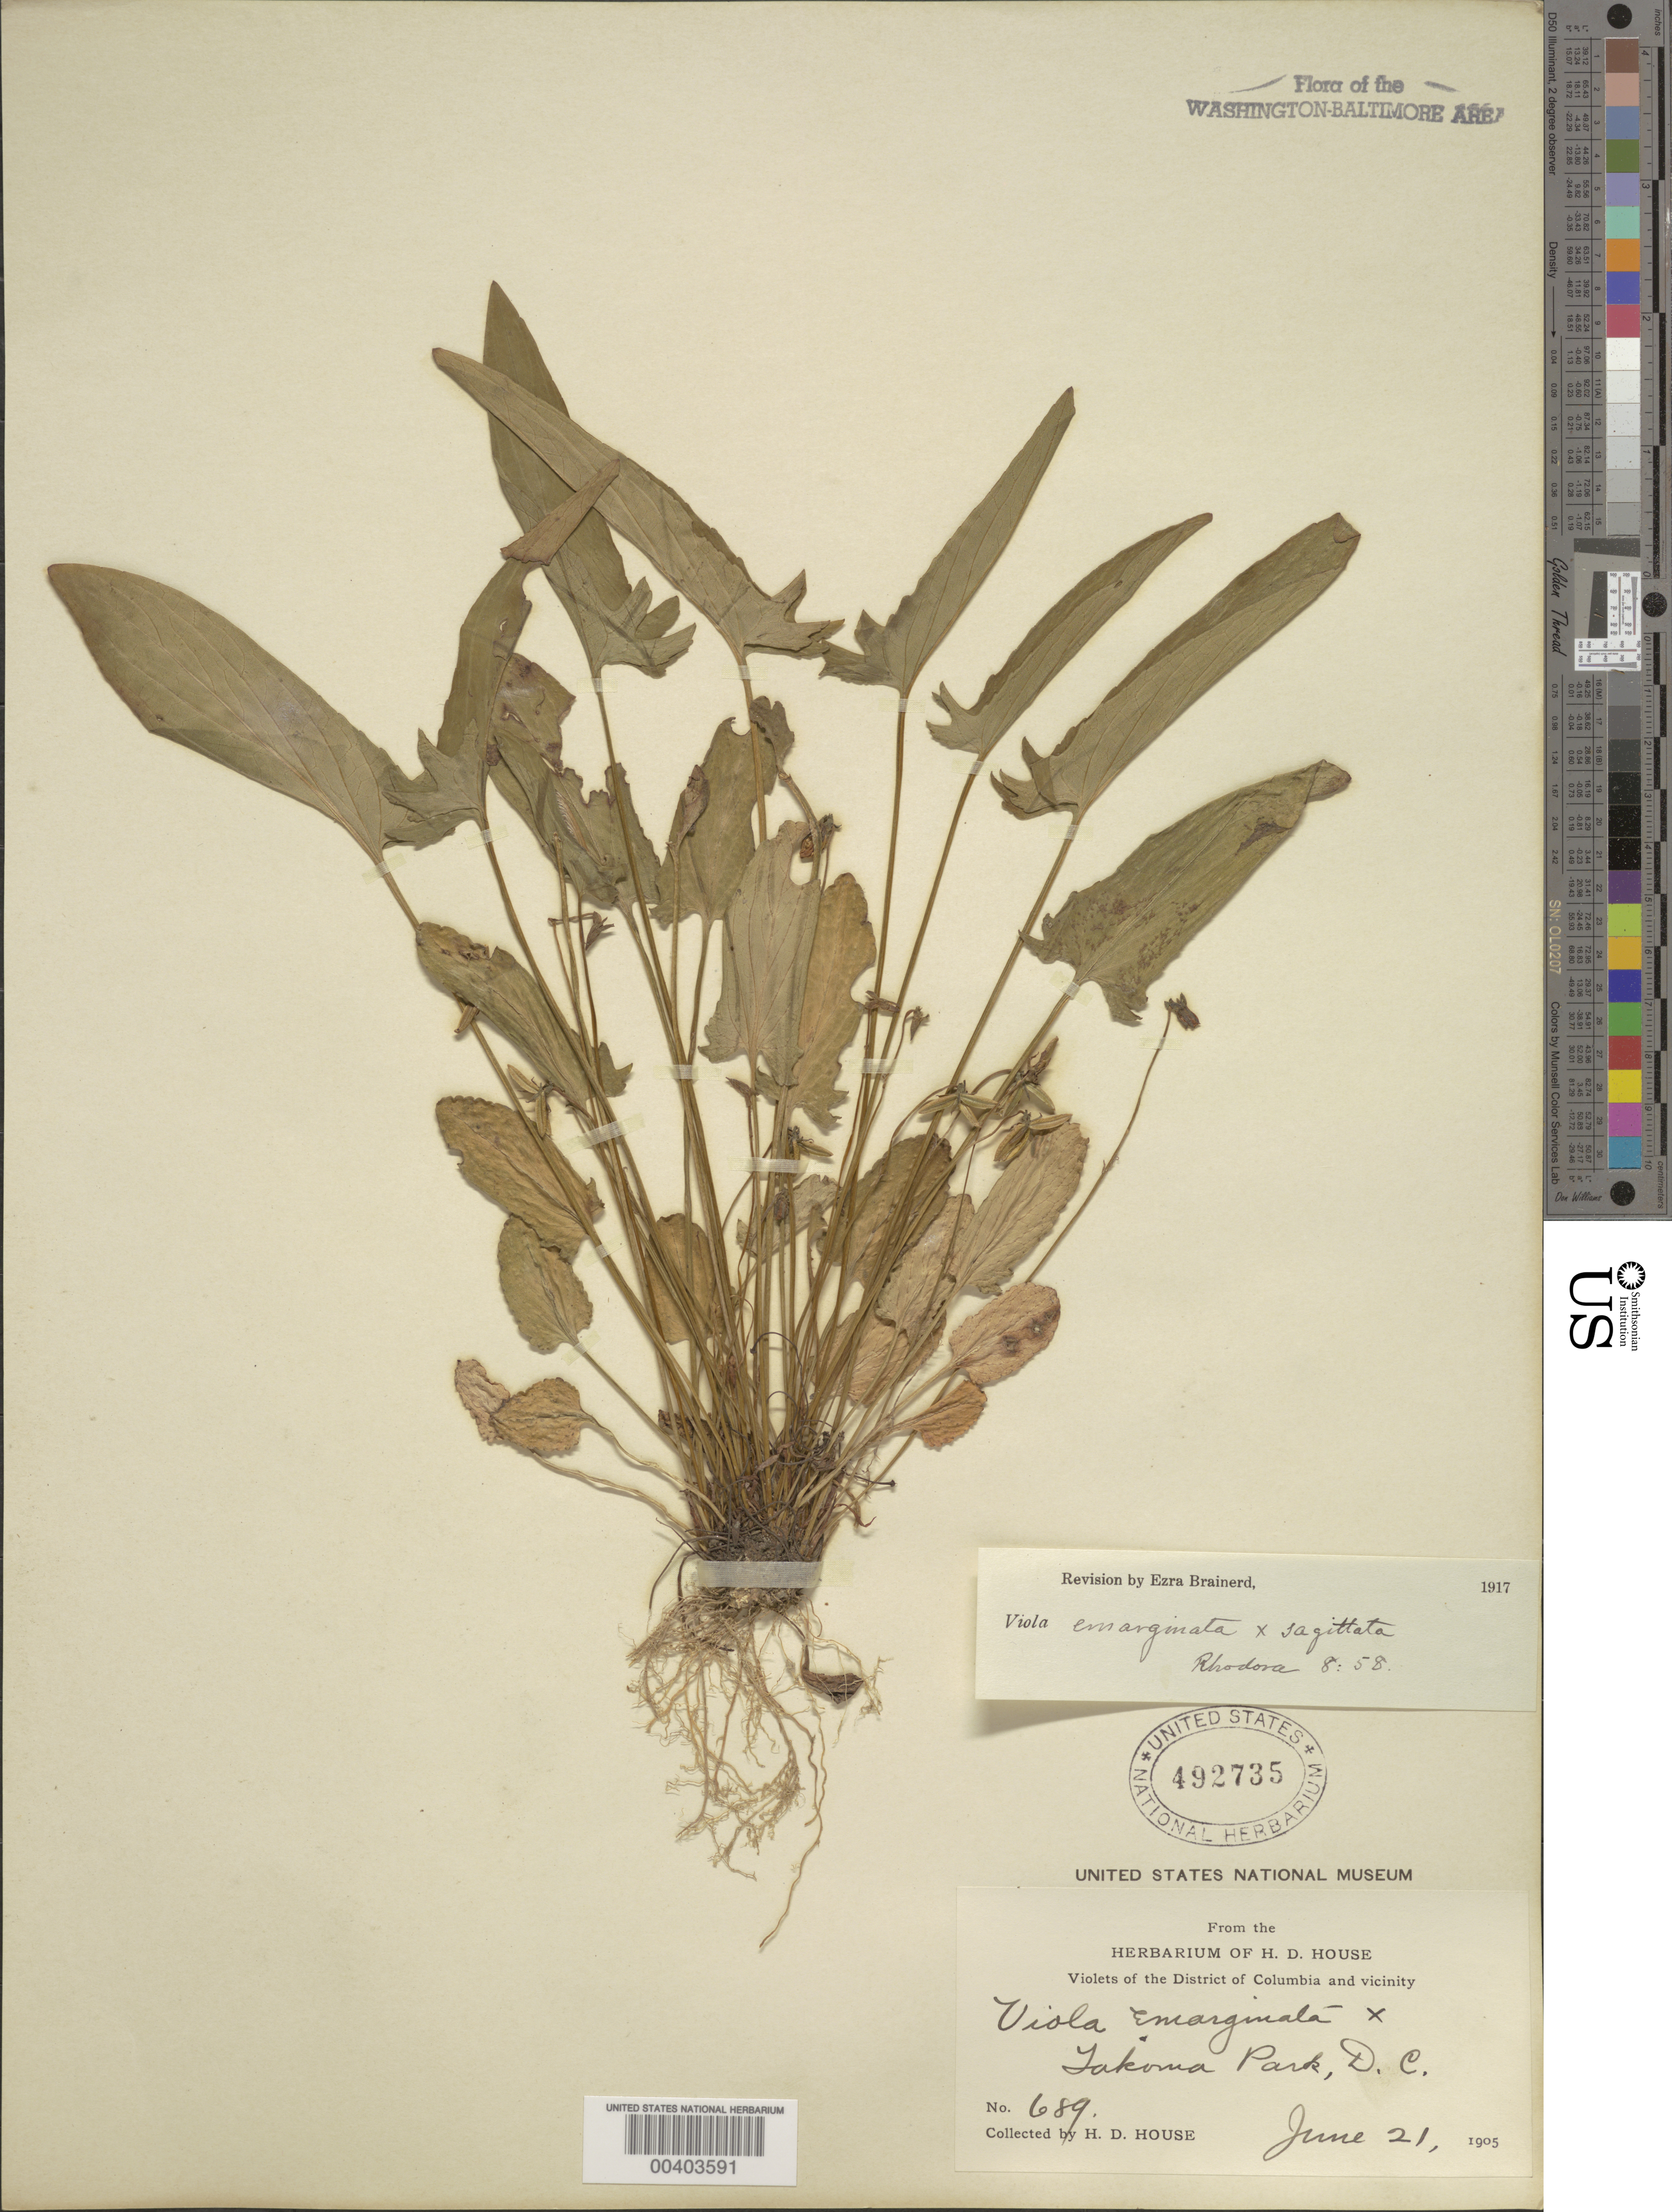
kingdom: Plantae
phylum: Tracheophyta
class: Magnoliopsida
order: Malpighiales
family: Violaceae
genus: Viola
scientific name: Viola sagittata var. sagittata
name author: Aiton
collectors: H. D. House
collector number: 689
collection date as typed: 21 Jun 1905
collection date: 1905-06-21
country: United States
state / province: District of Columbia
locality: Takoma Park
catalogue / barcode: US 492735